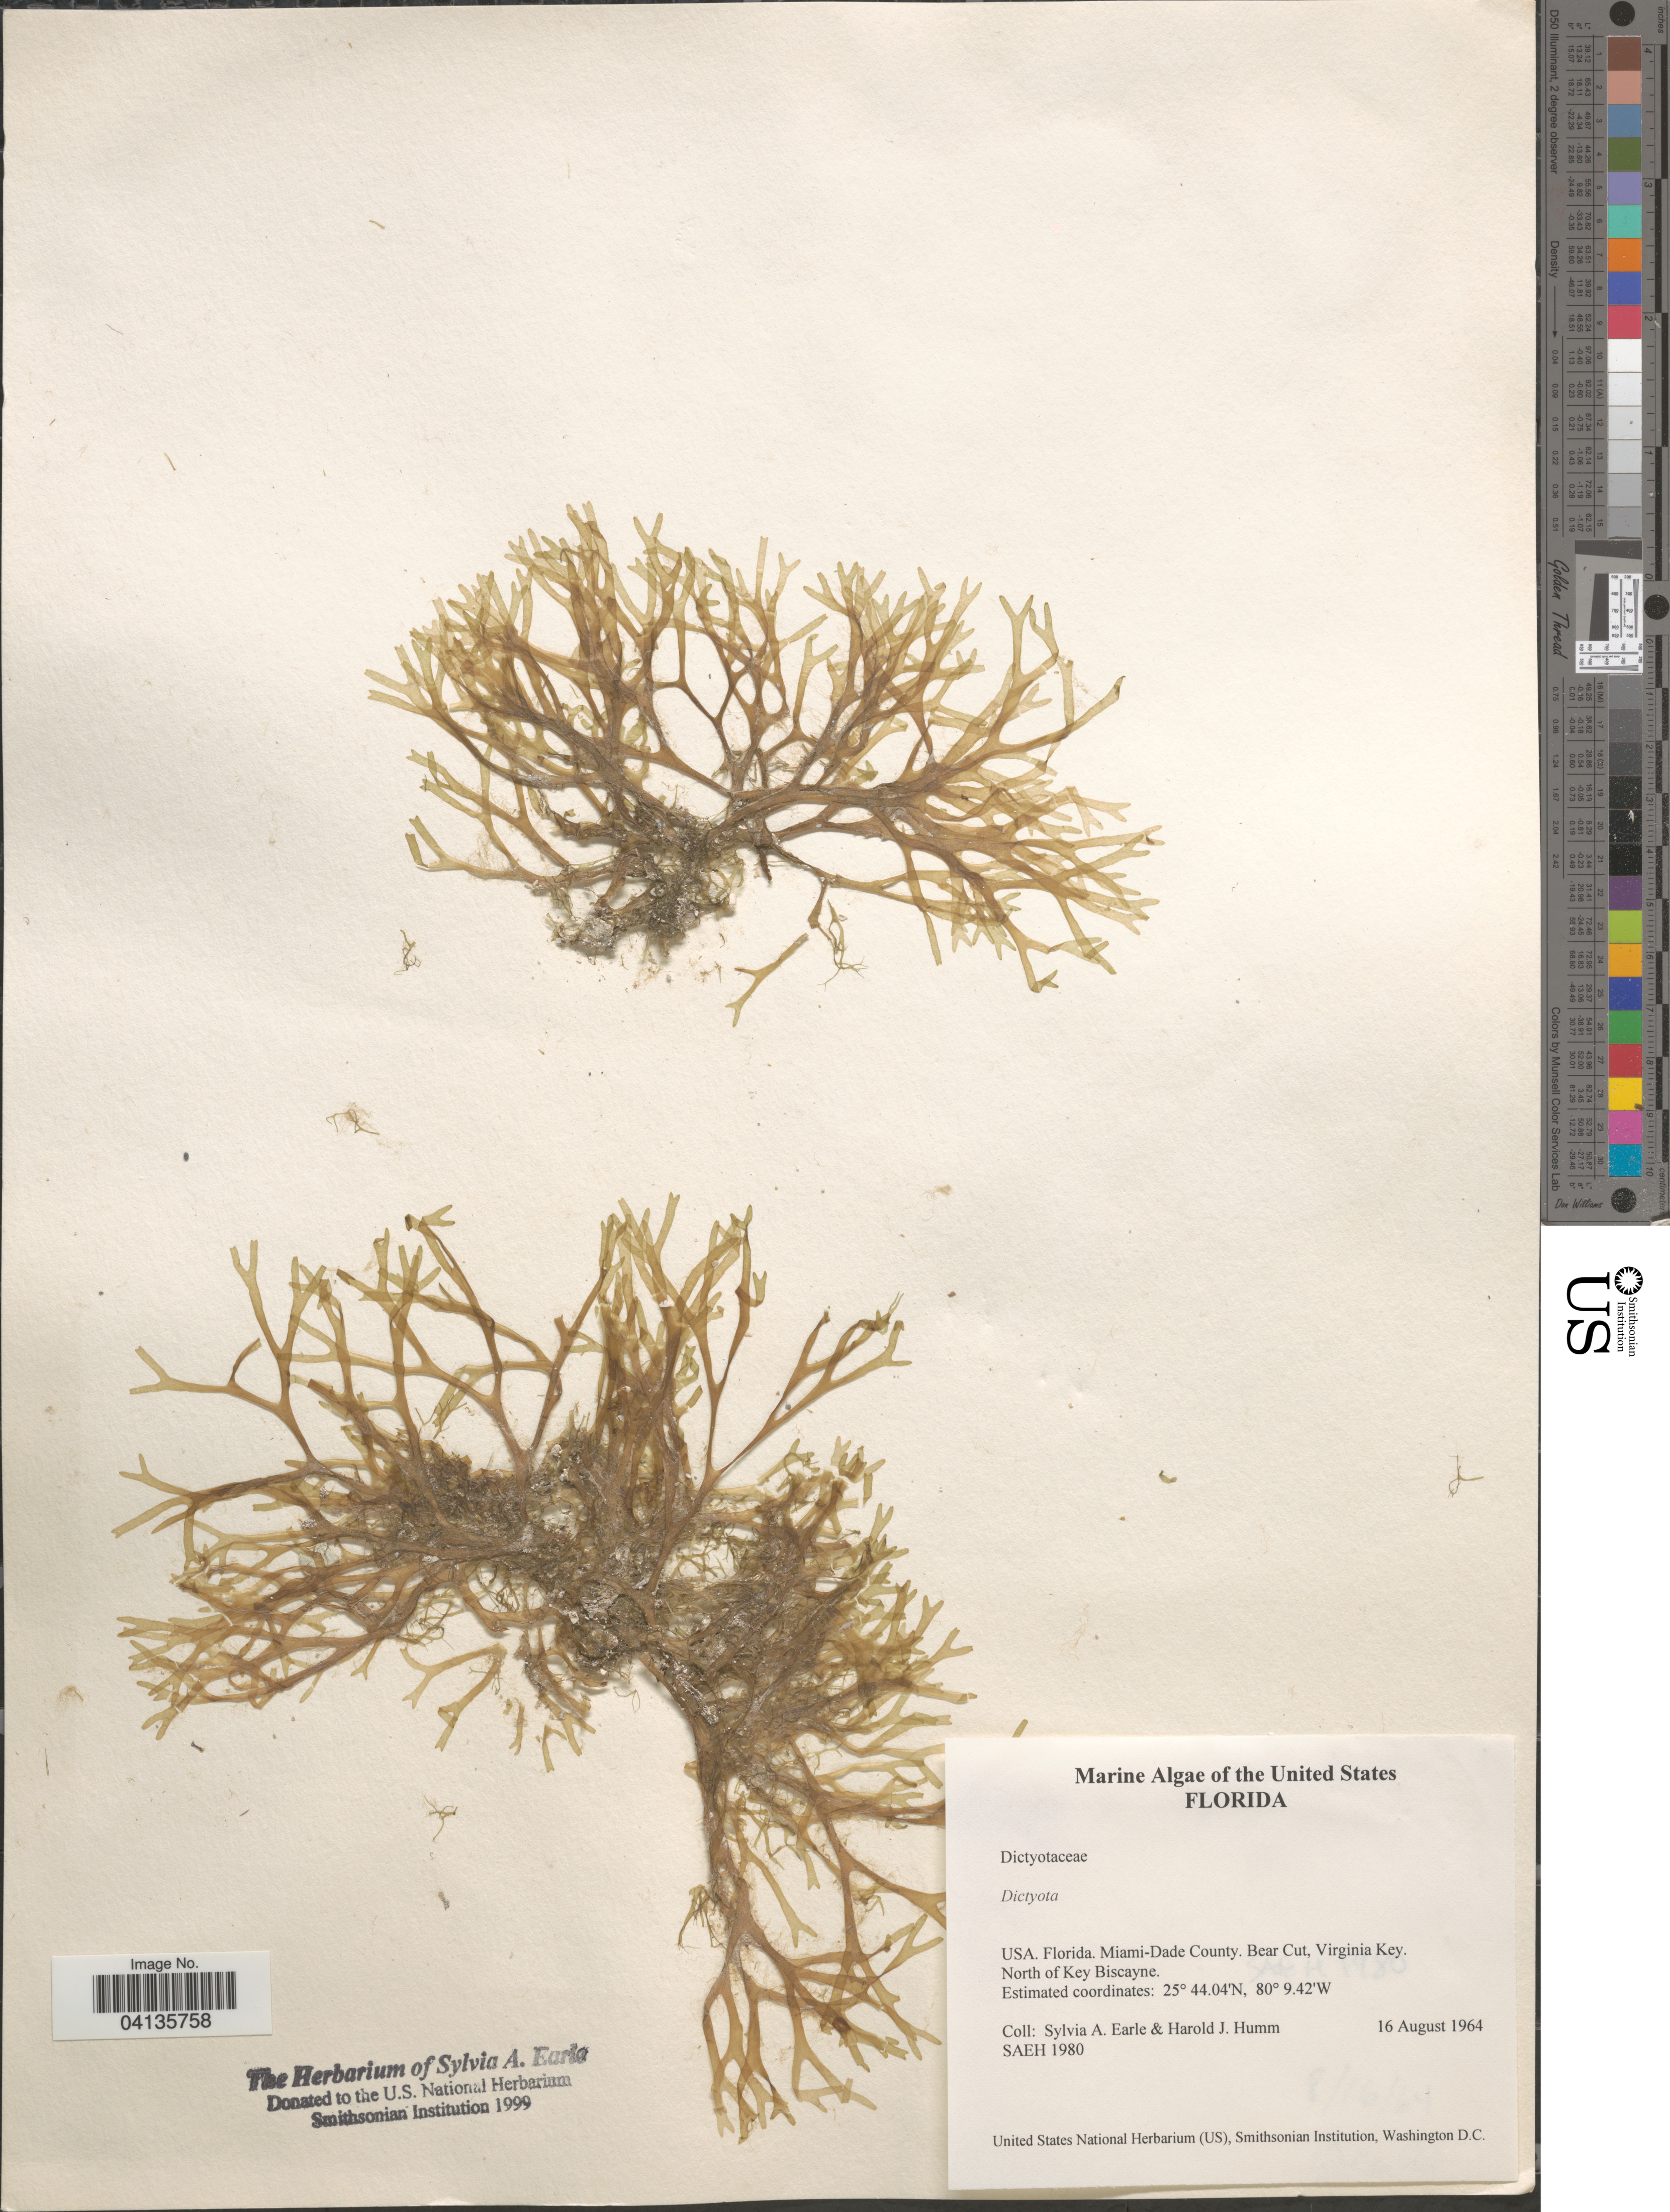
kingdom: Chromista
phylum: Ochrophyta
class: Phaeophyceae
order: Dictyotales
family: Dictyotaceae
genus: Dictyota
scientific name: Dictyota sp.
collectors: S. A. Earle & H. J. Humm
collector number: SAEH1980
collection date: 1964-08-16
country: United States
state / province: Florida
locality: Miami-Dade County. Bear Cut, Virginia Key. North of Key Biscayne.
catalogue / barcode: US 238570